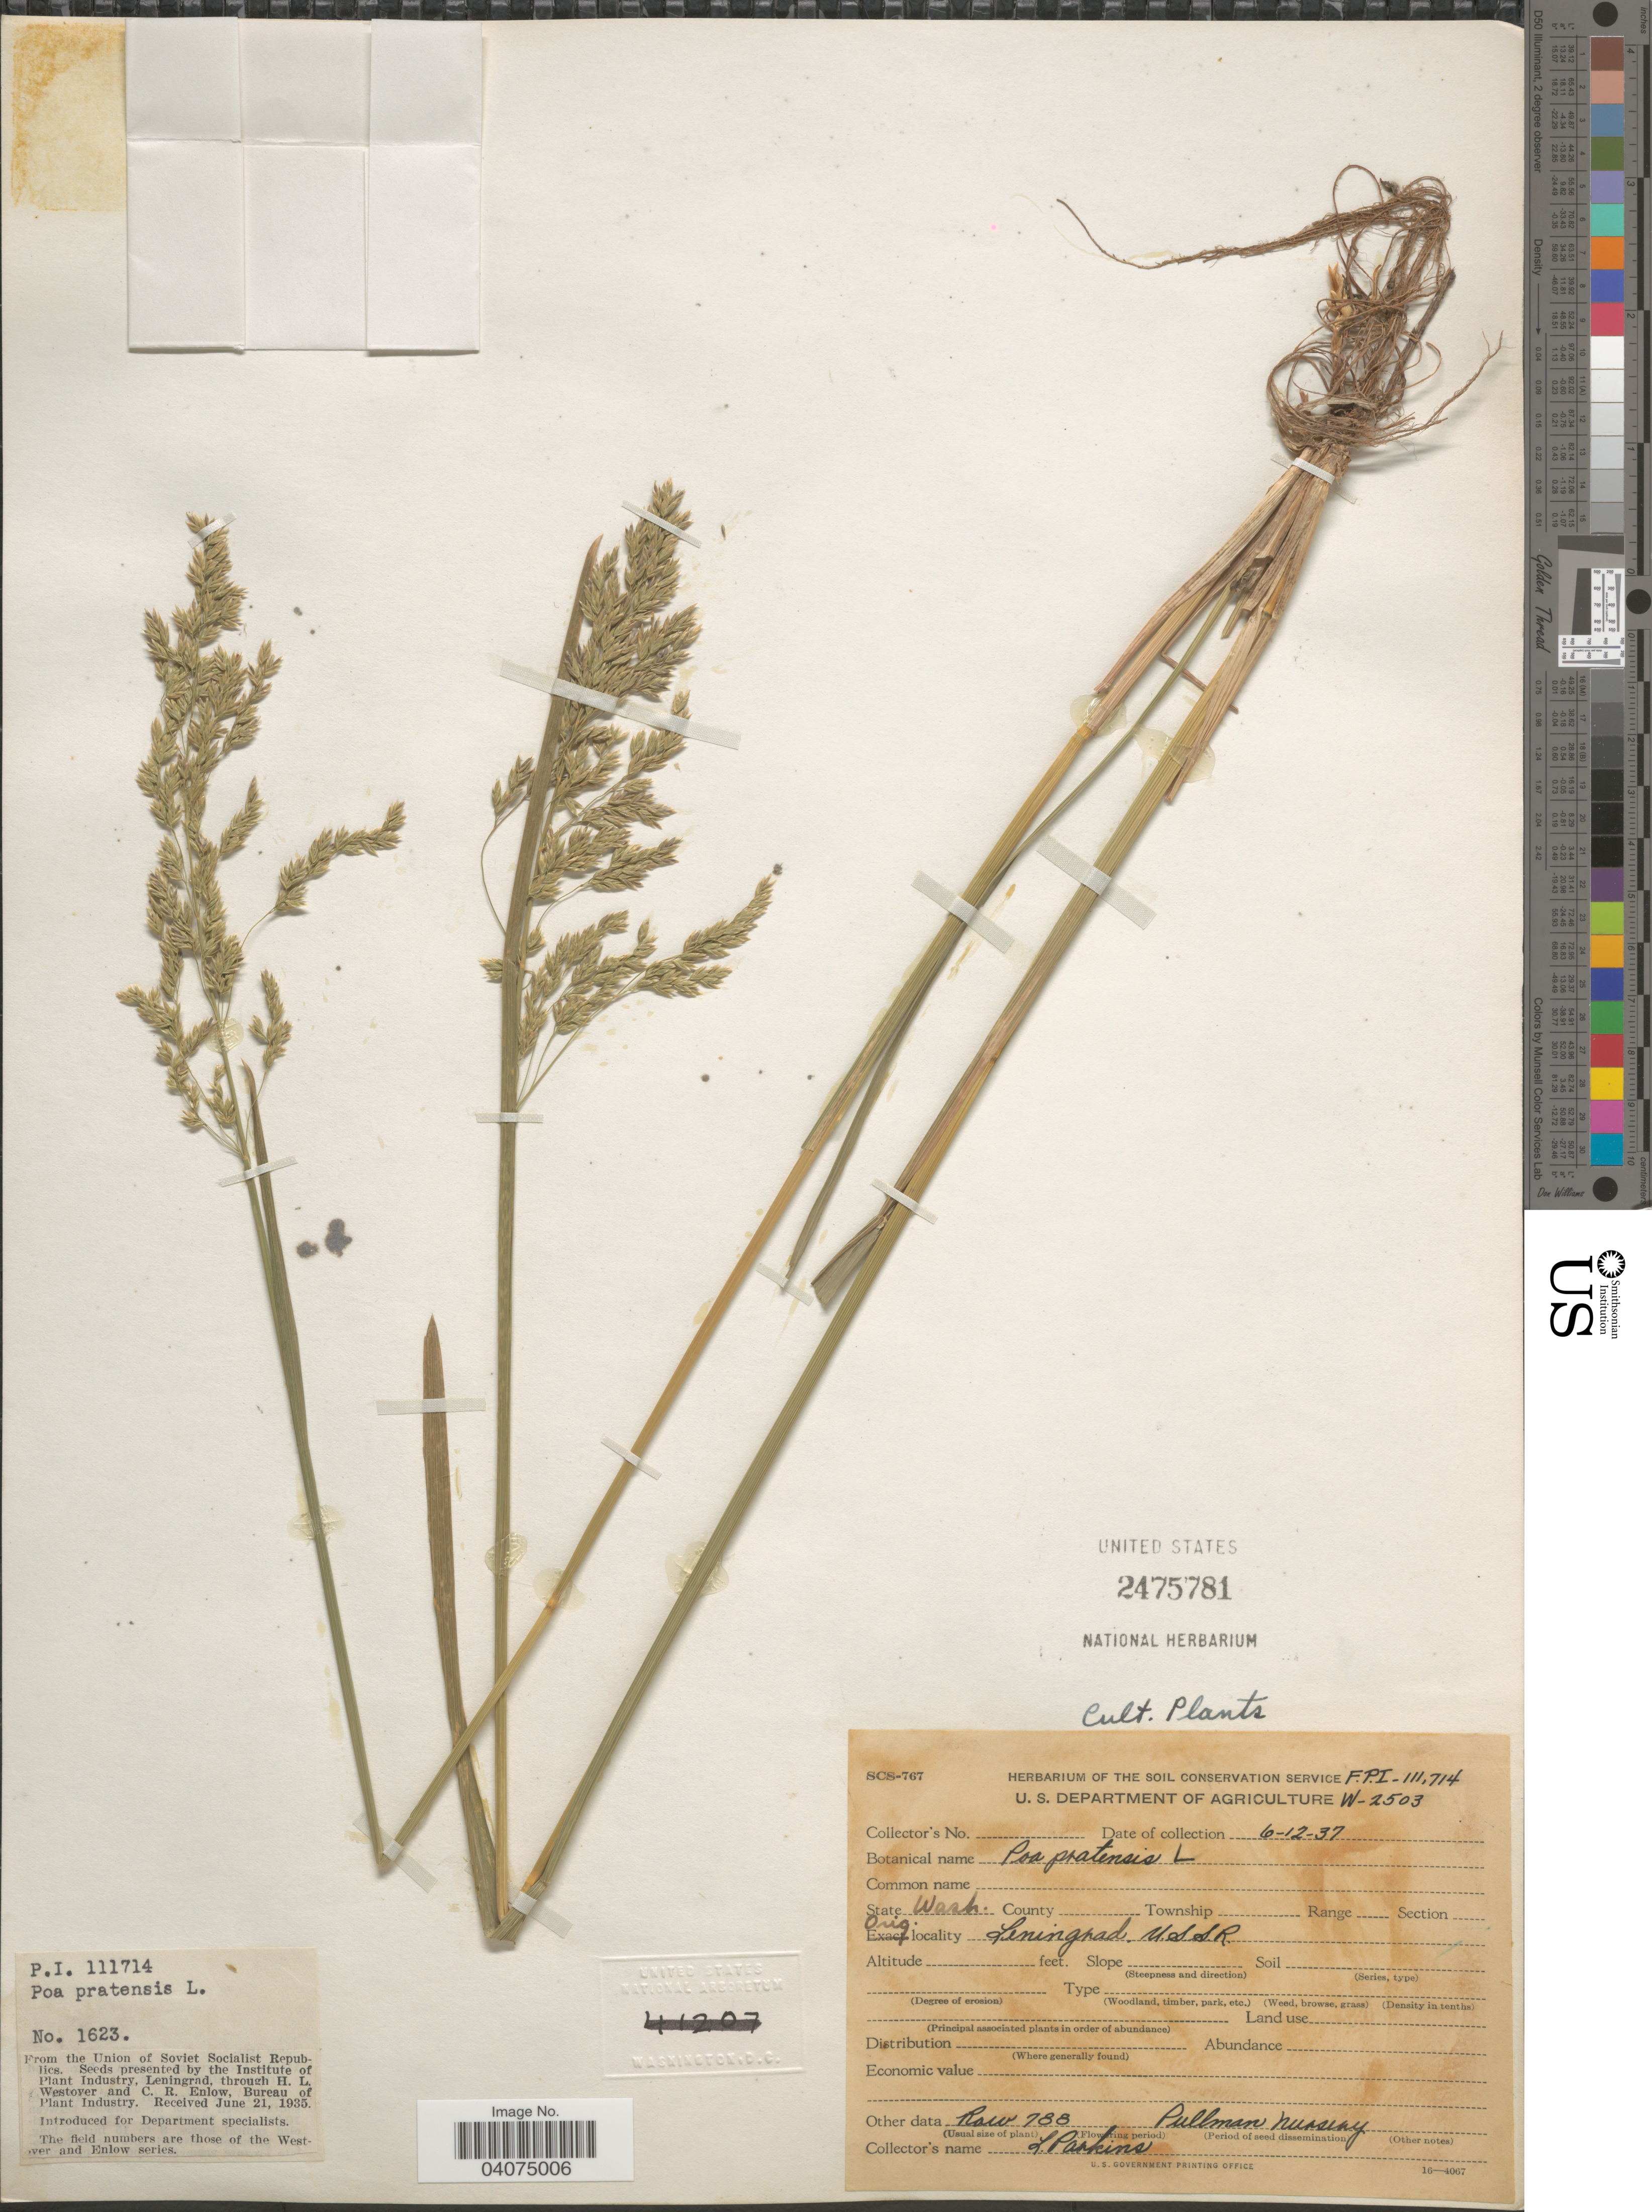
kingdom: Plantae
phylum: Tracheophyta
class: Liliopsida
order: Poales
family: Poaceae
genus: Poa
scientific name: Poa pratensis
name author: L.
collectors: L. Parkins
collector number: FPI-111714?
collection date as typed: Transcribed d/m/y: 12/6/37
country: United States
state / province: Washington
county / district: Whitman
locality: Row 788 Pullman Nursery.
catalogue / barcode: US 2475781